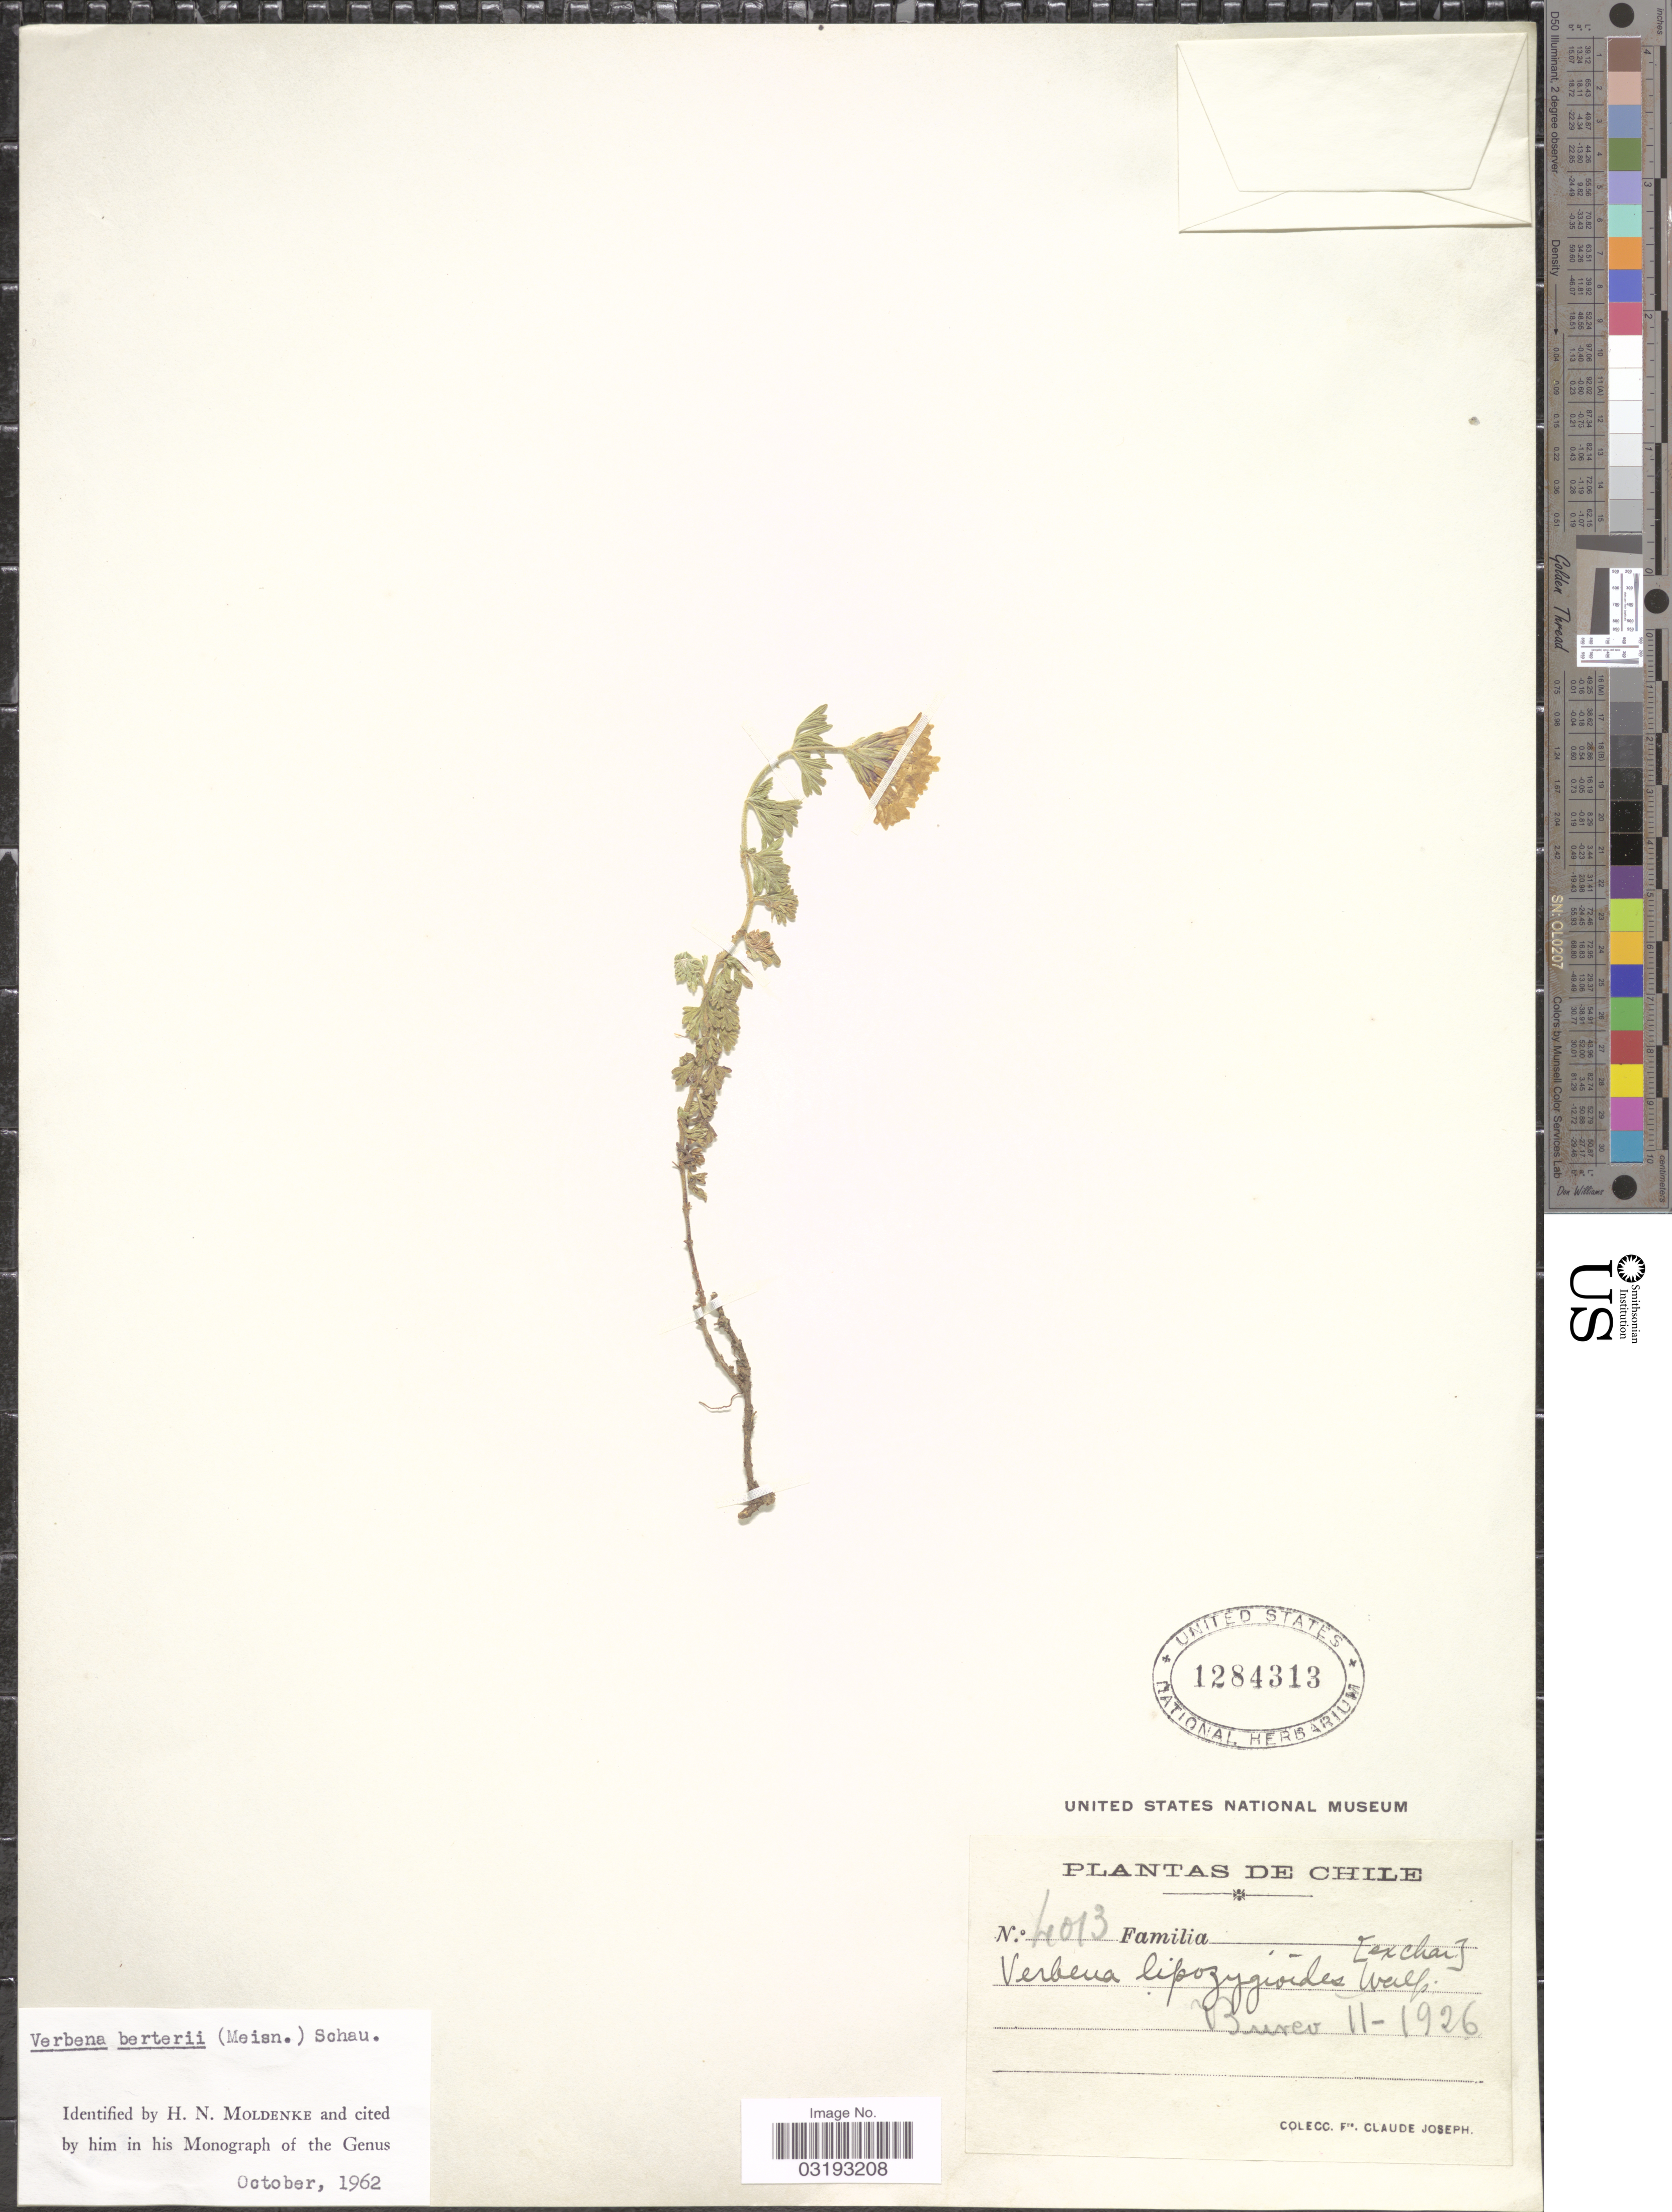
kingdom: Plantae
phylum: Tracheophyta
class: Magnoliopsida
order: Lamiales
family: Verbenaceae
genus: Verbena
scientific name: Verbena berteroi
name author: (Meisn.) Schauer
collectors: Bro. Claude-Joseph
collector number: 4013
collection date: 1926-11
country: Chile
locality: Bureo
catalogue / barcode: US 1284313